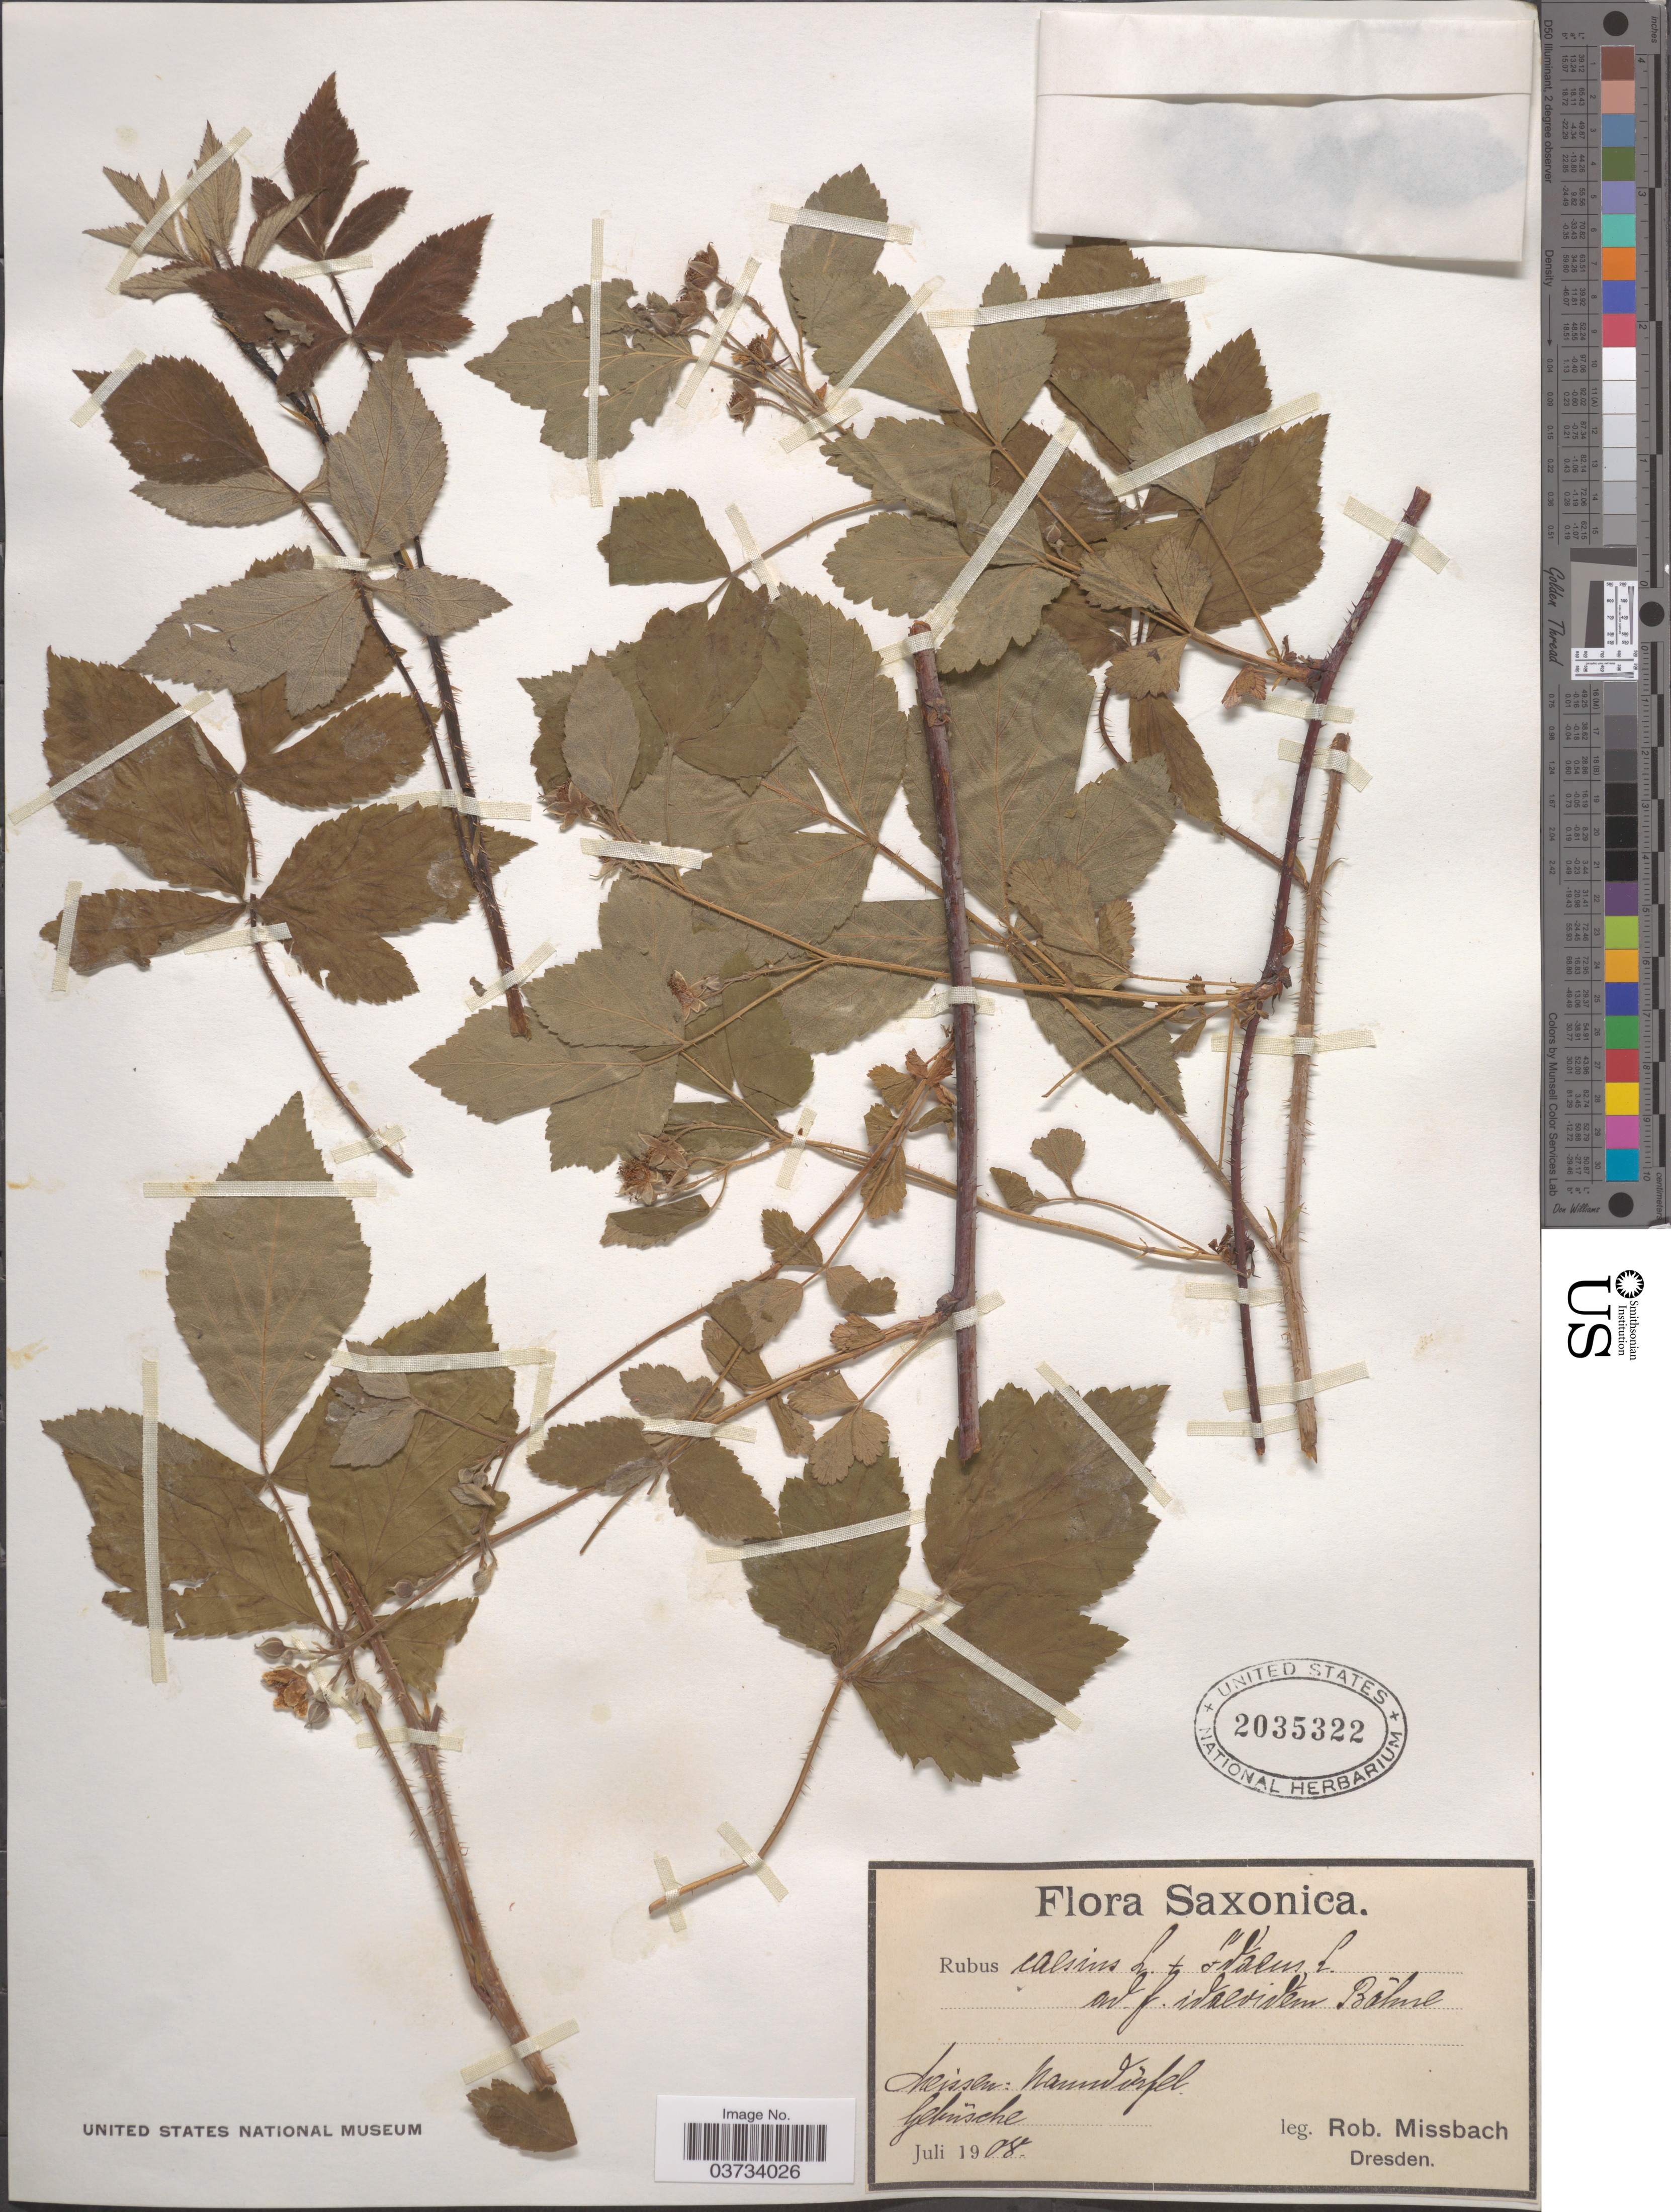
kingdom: Plantae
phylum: Tracheophyta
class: Magnoliopsida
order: Rosales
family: Rosaceae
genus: Rubus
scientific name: Rubus caesius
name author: L.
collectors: R. Missbach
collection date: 1908-07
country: Germany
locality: Saxonica. Meissen: Naundorfel [interpreted]. Gebüsche.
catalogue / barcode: US 2035322